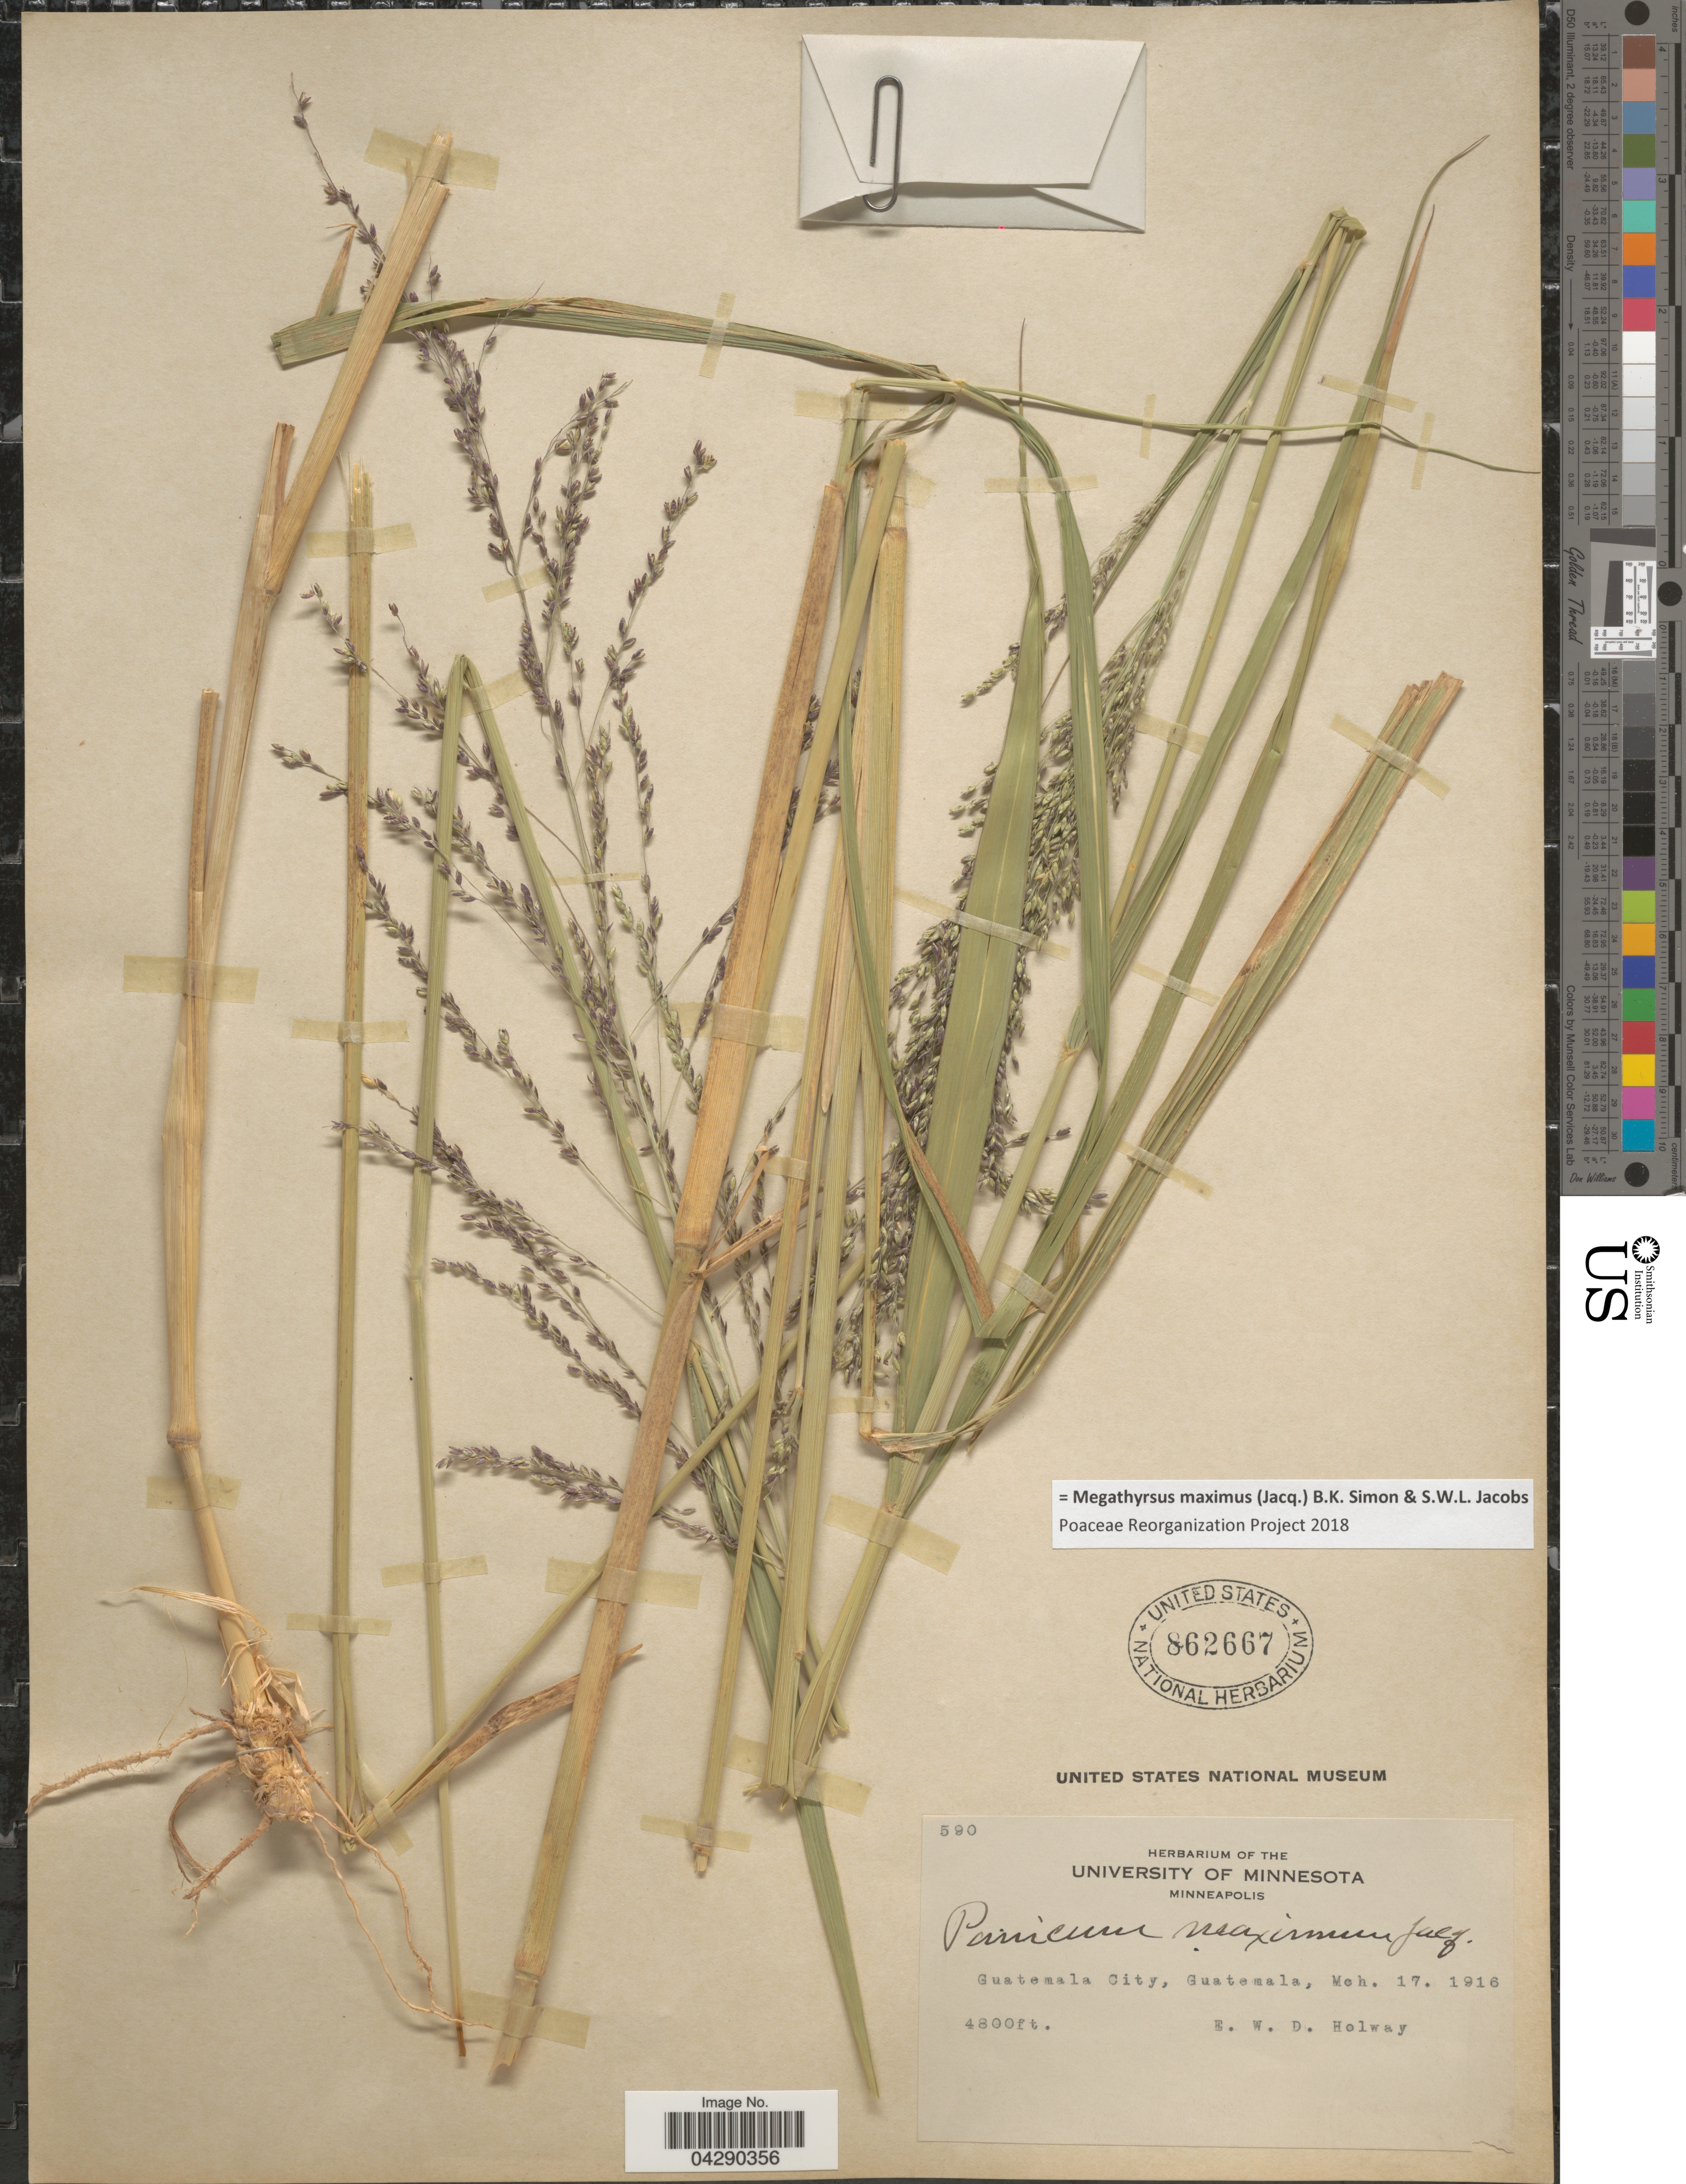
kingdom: Plantae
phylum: Tracheophyta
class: Liliopsida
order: Poales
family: Poaceae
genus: Megathyrsus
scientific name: Megathyrsus maximus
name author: (Jacq.) B.K. Simon & S.W.L. Jacobs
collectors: E. W. D. Holway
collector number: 590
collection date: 1916-03-17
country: Guatemala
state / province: Guatemala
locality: Guatemala City.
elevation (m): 1463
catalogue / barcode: US 862667